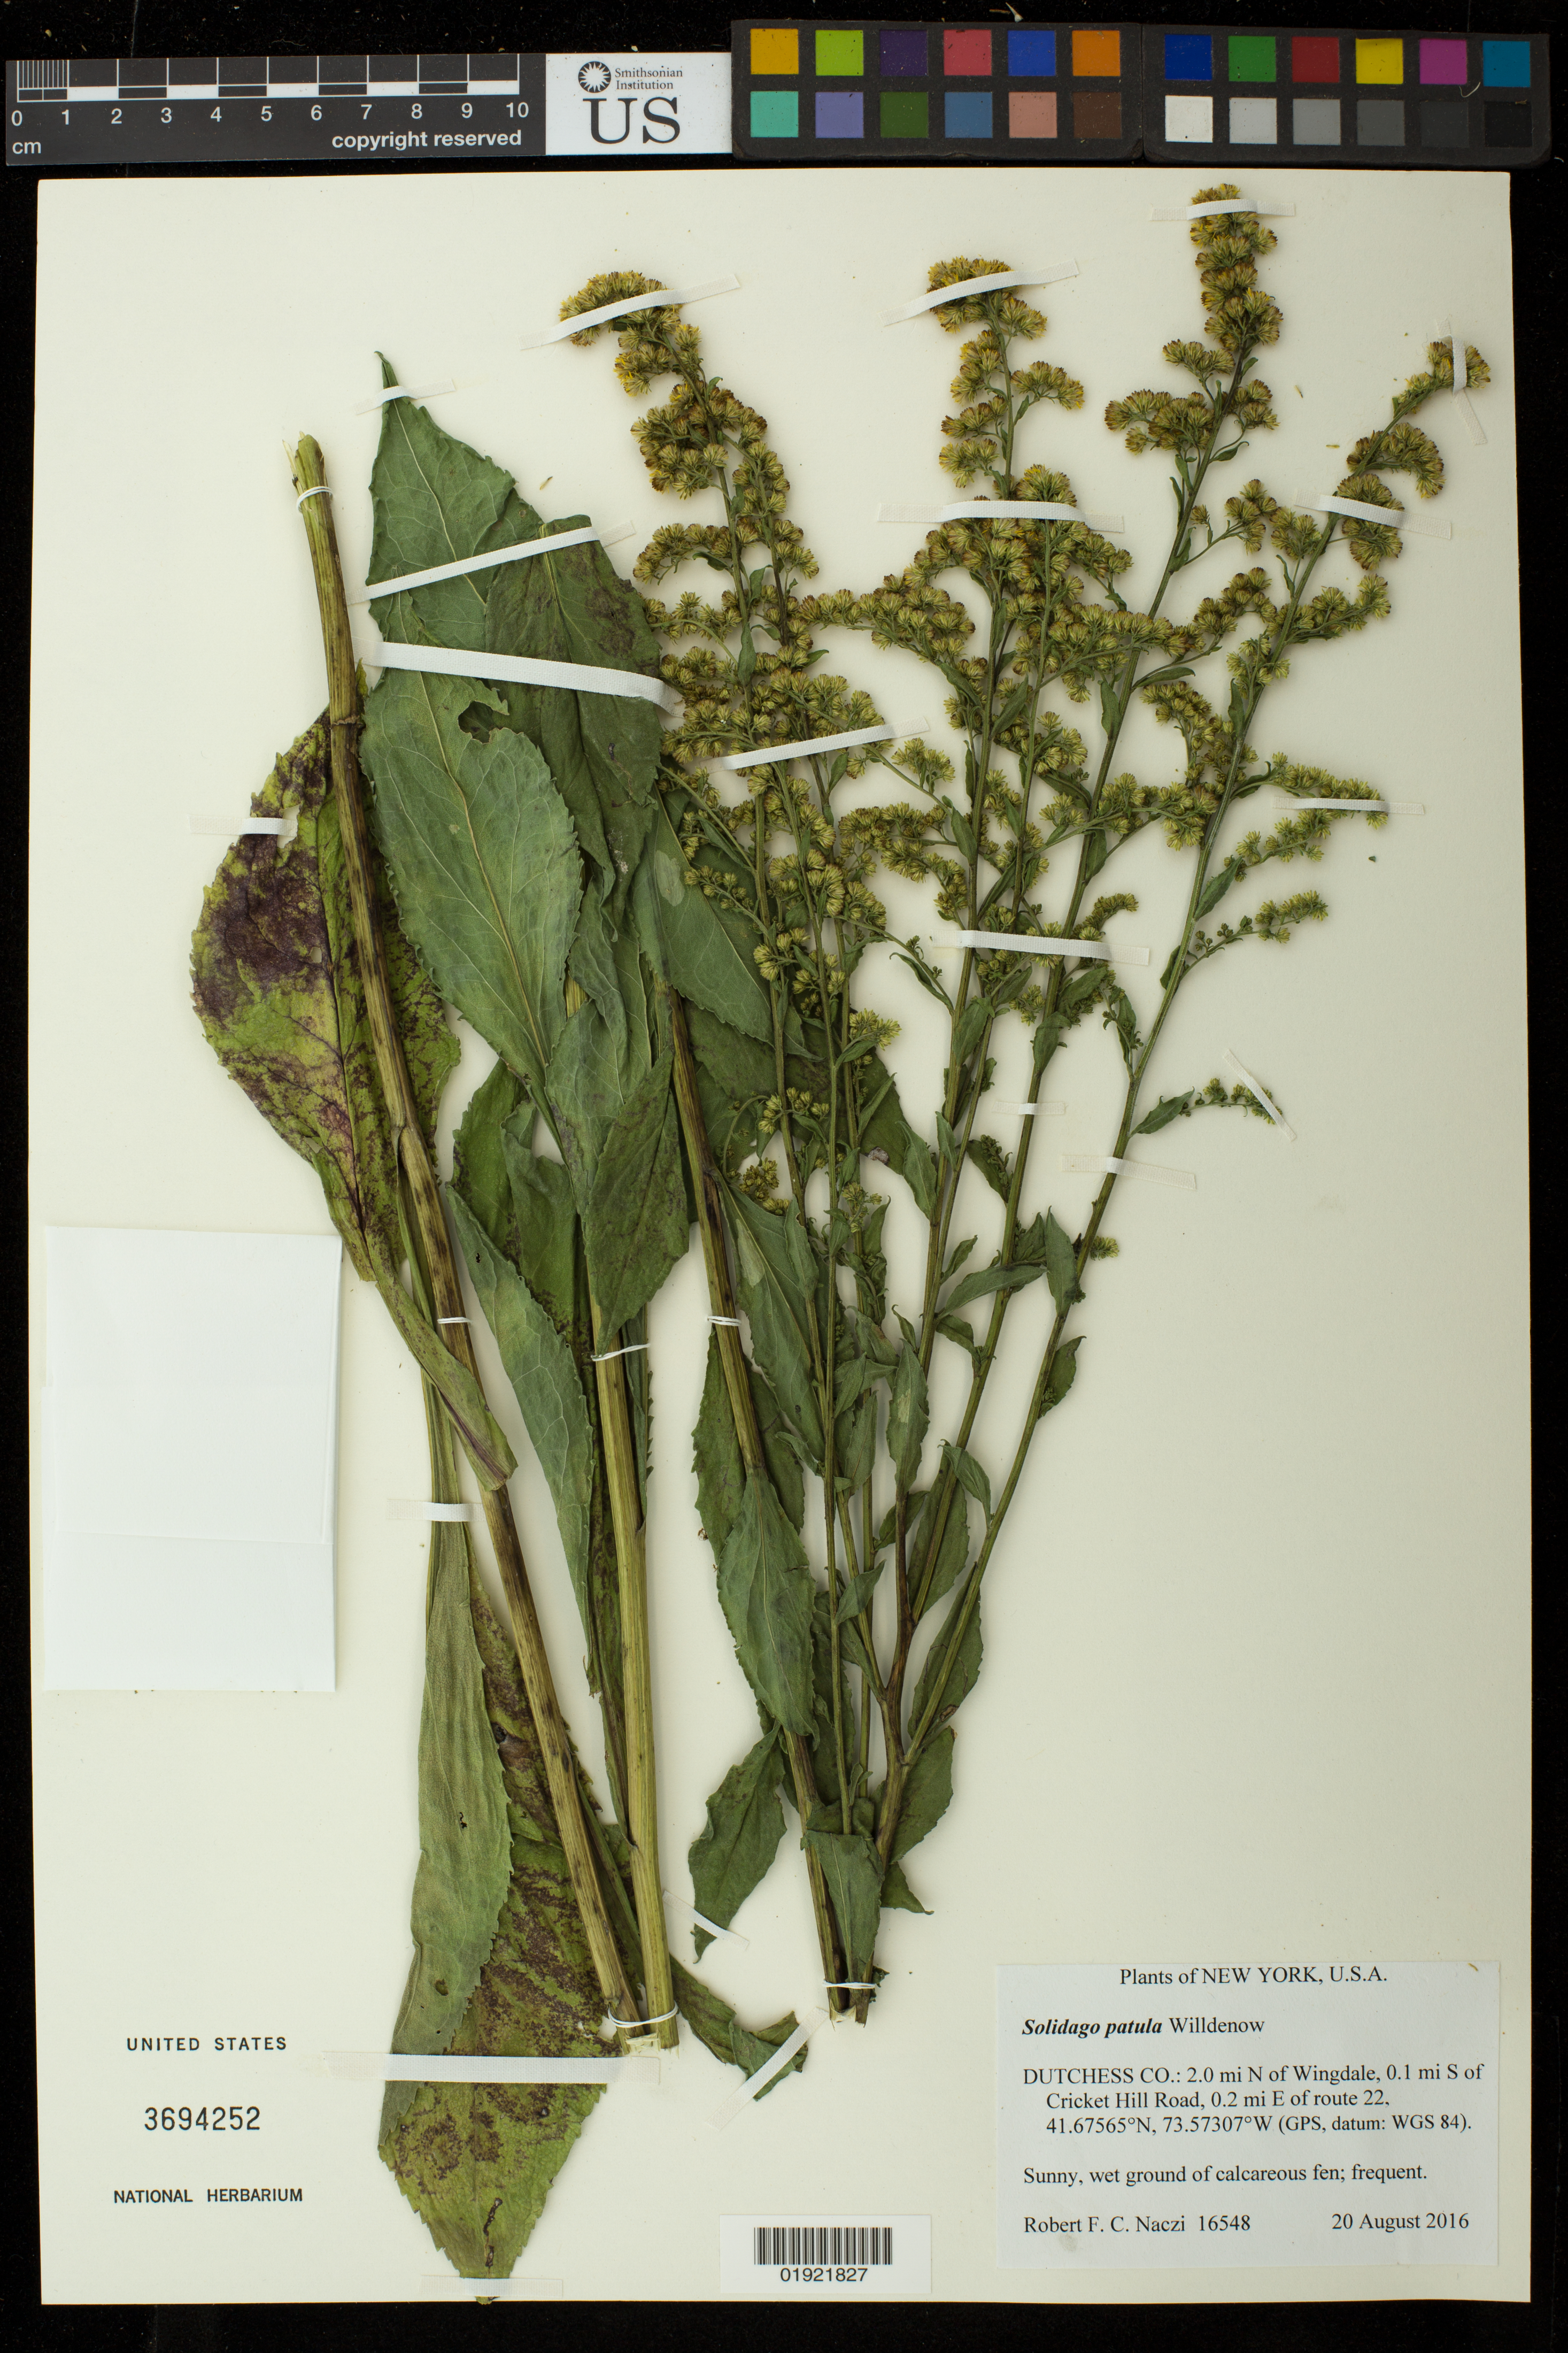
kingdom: Plantae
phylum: Tracheophyta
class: Magnoliopsida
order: Asterales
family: Asteraceae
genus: Solidago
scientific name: Solidago patula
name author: Muhl. ex Willd.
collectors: R. F. C. Naczi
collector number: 16548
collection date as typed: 20 August 2016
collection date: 2016-08-20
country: United States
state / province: New York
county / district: Dutchess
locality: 2.0 mi N of Wingdale, 0.1 mi S of Cricket Hill Road, 0.2 mi E of route 22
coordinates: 41.67565 N, 73.57307 W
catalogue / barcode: US 3694252